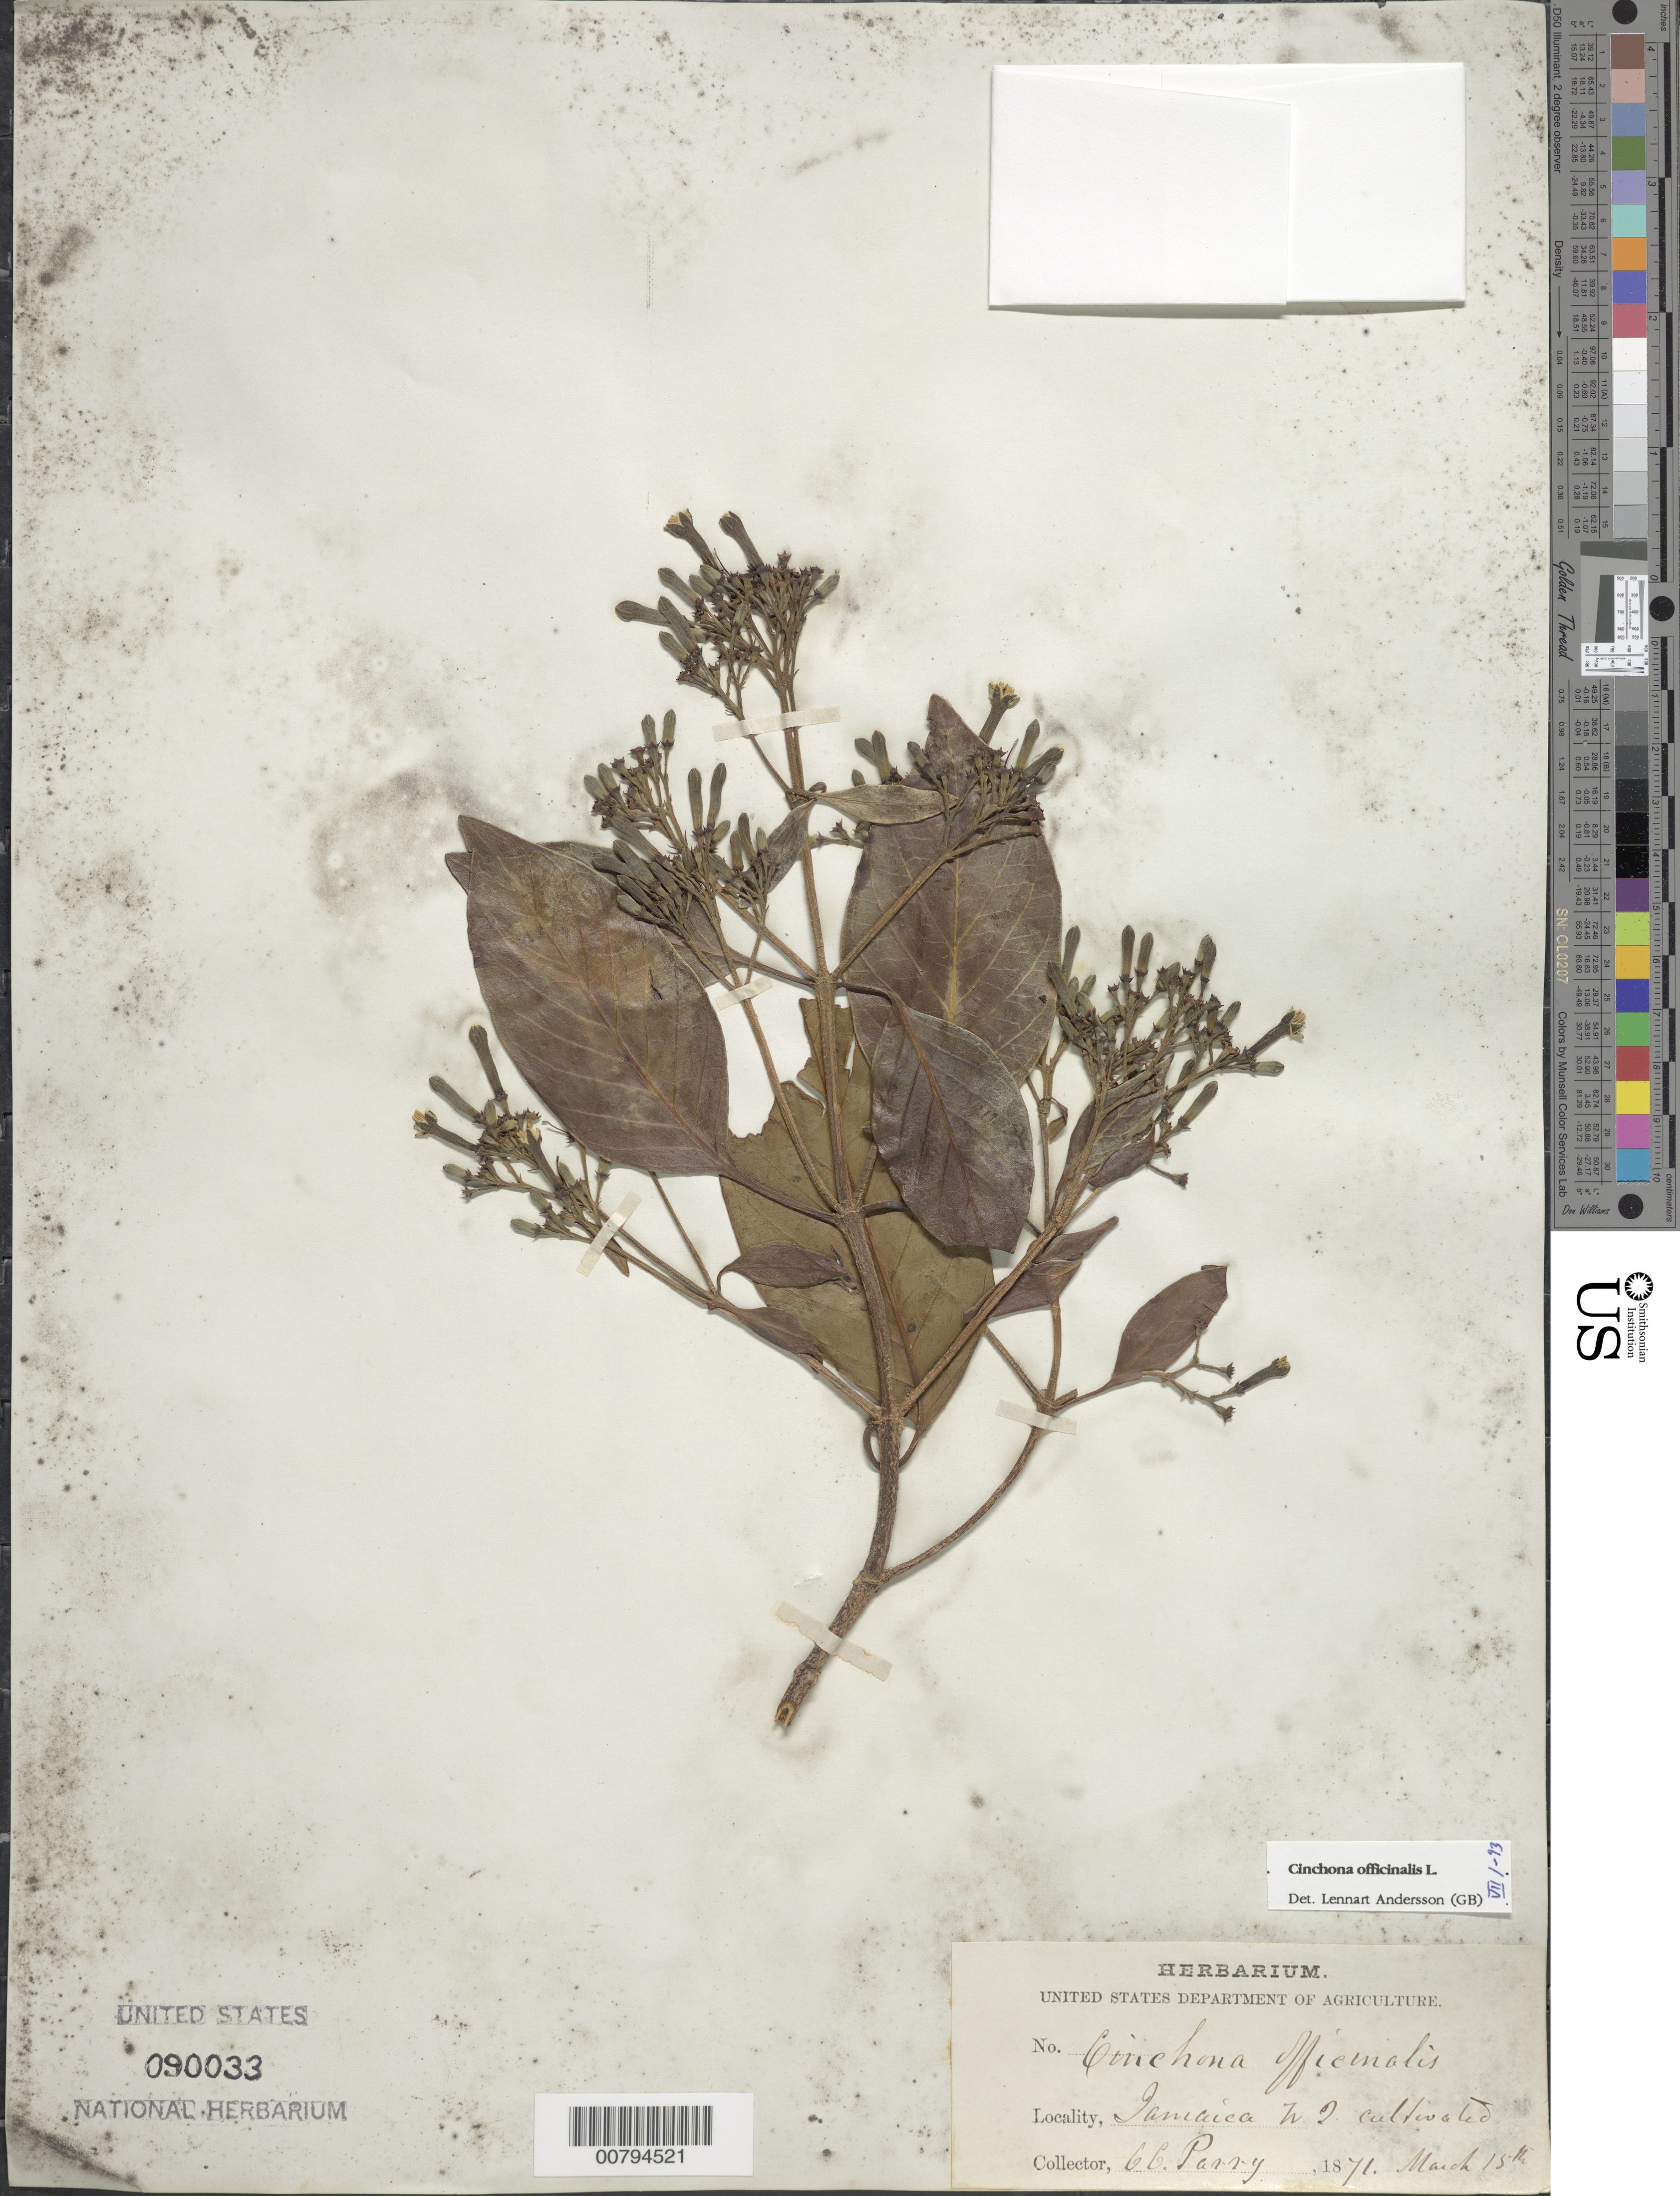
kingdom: Plantae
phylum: Tracheophyta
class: Magnoliopsida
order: Gentianales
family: Rubiaceae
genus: Cinchona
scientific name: Cinchona officinalis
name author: L.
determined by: Andersson, [Bengt] Lennart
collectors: C. C. Parry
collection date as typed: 15 Mar 1871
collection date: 1871-03-15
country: Jamaica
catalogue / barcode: US 90033